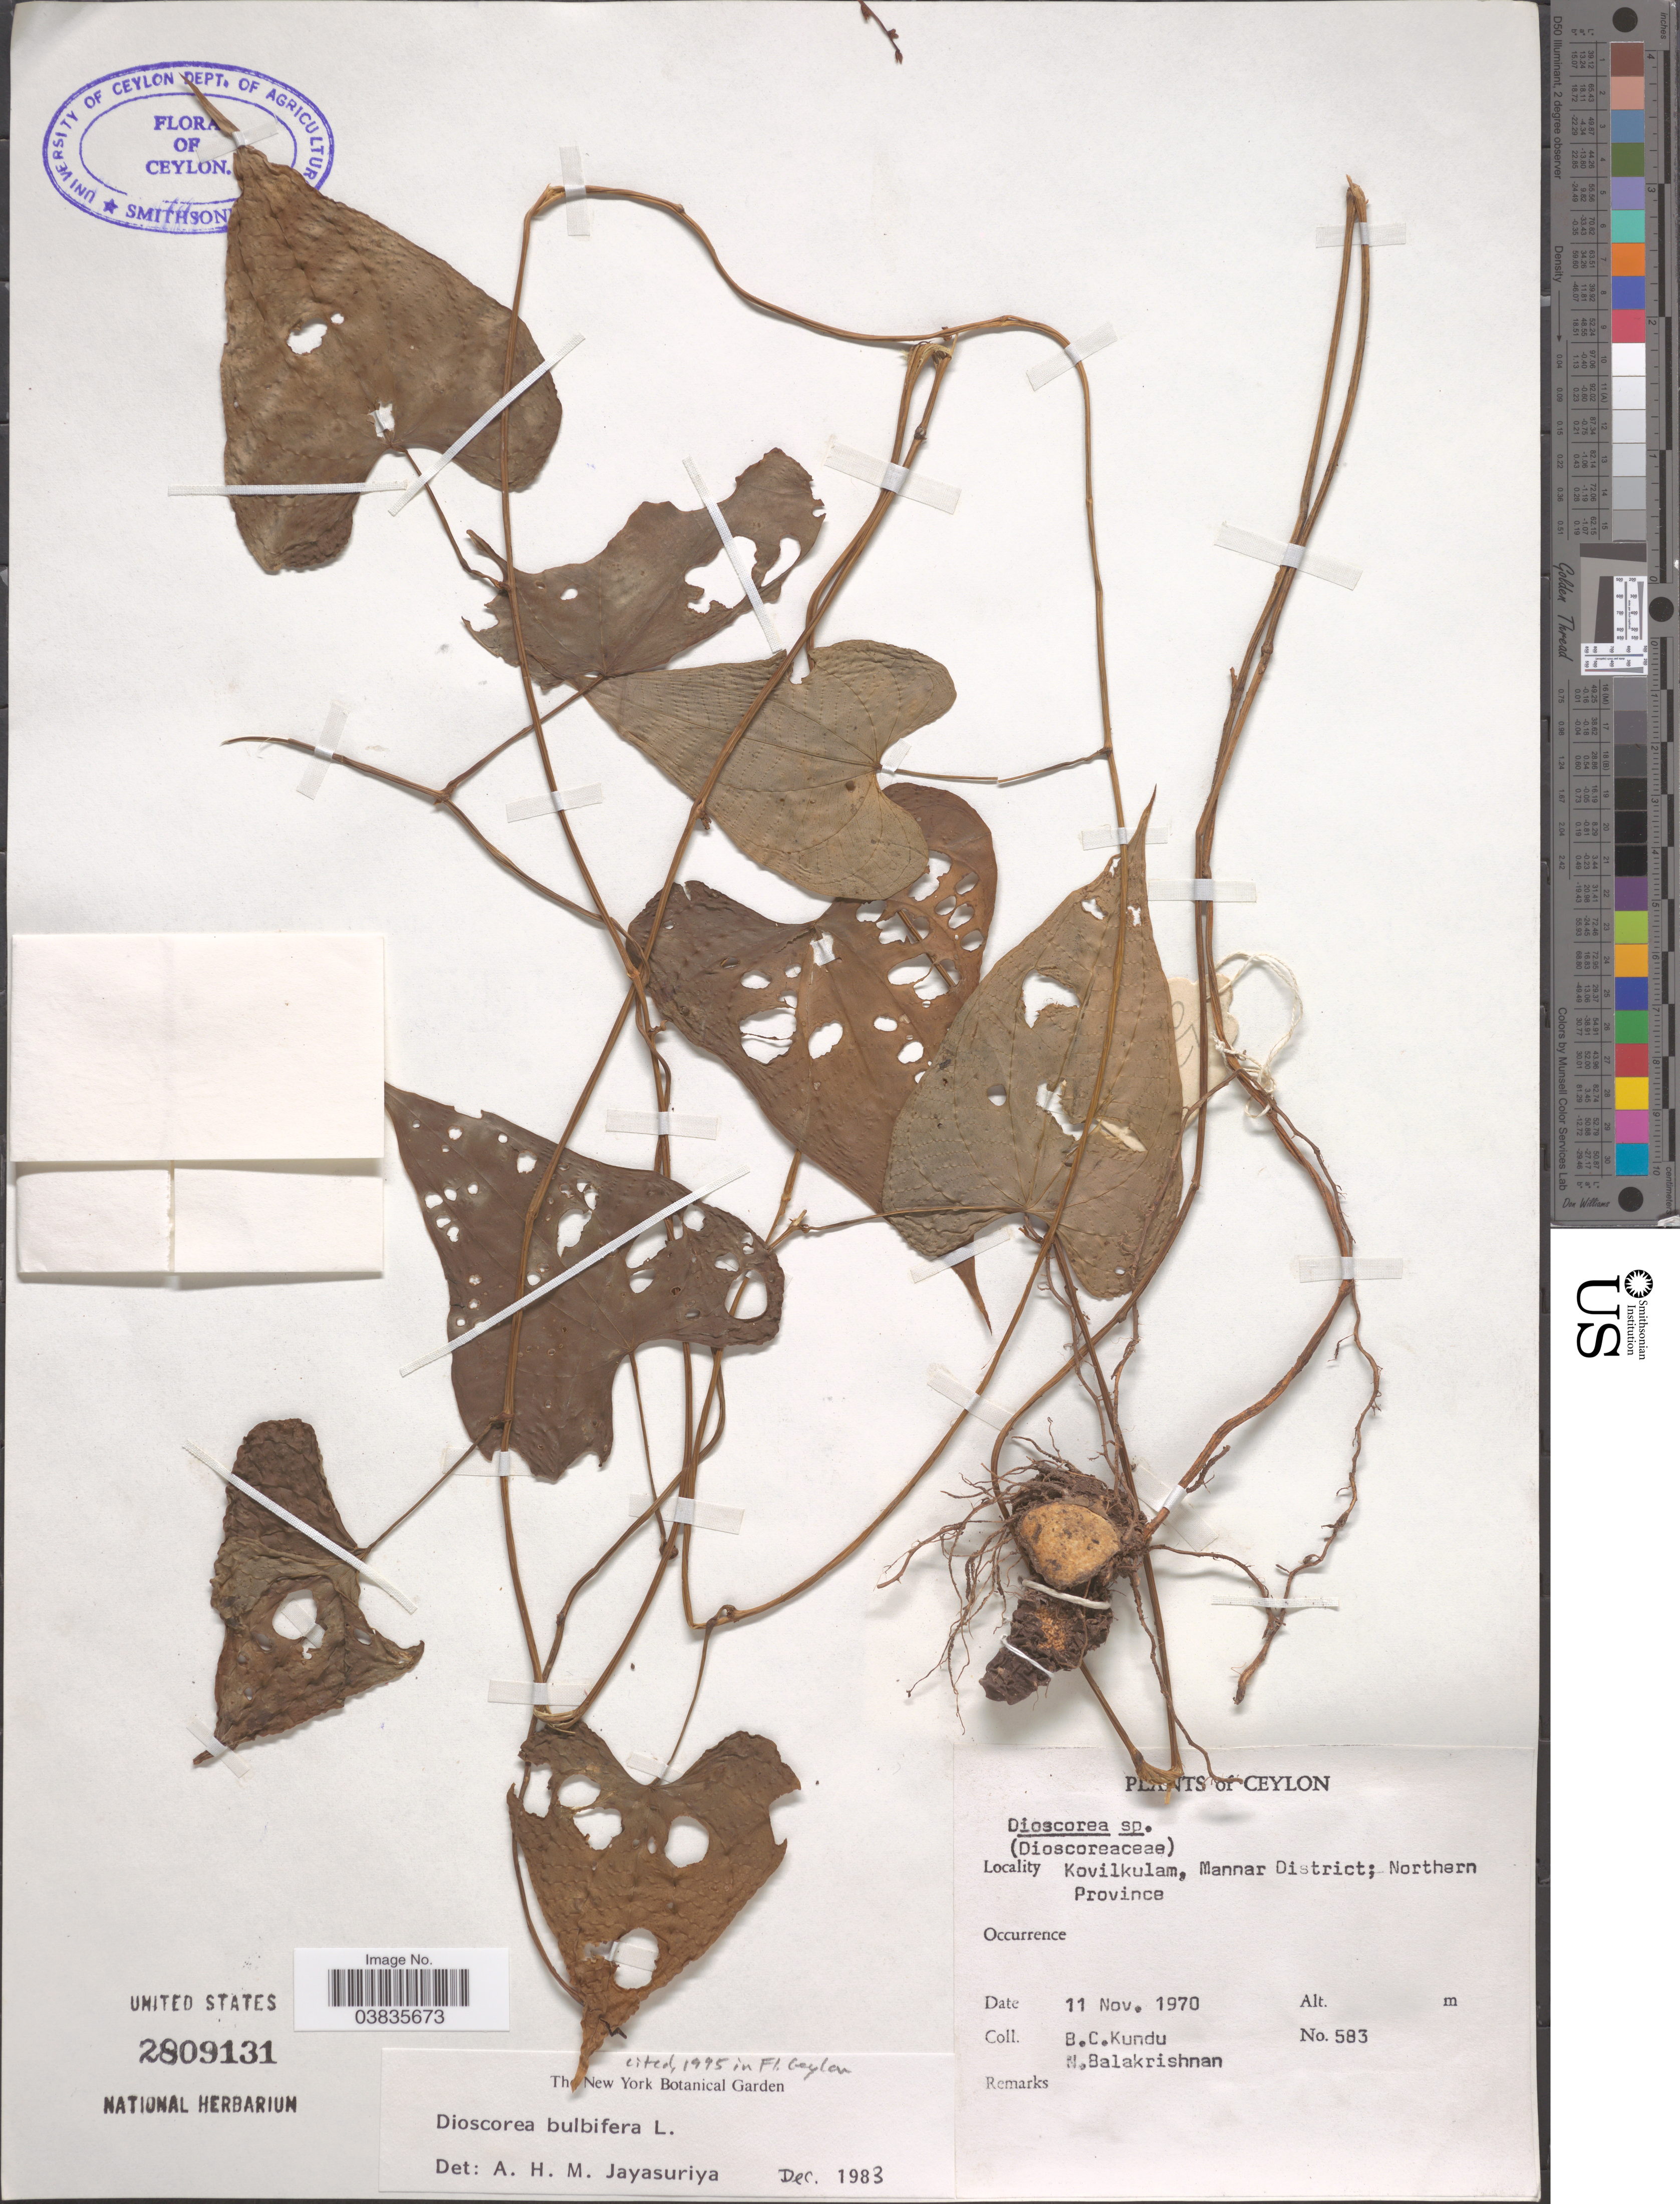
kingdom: Plantae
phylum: Tracheophyta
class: Liliopsida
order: Dioscoreales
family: Dioscoreaceae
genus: Dioscorea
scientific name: Dioscorea bulbifera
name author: L.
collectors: B. C. Kundu & N. Balakrishnan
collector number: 583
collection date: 1970-11-11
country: Sri Lanka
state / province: Northern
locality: Ceylon. Kovilkulam, Mannar District; Northern Province.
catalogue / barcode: US 2809131